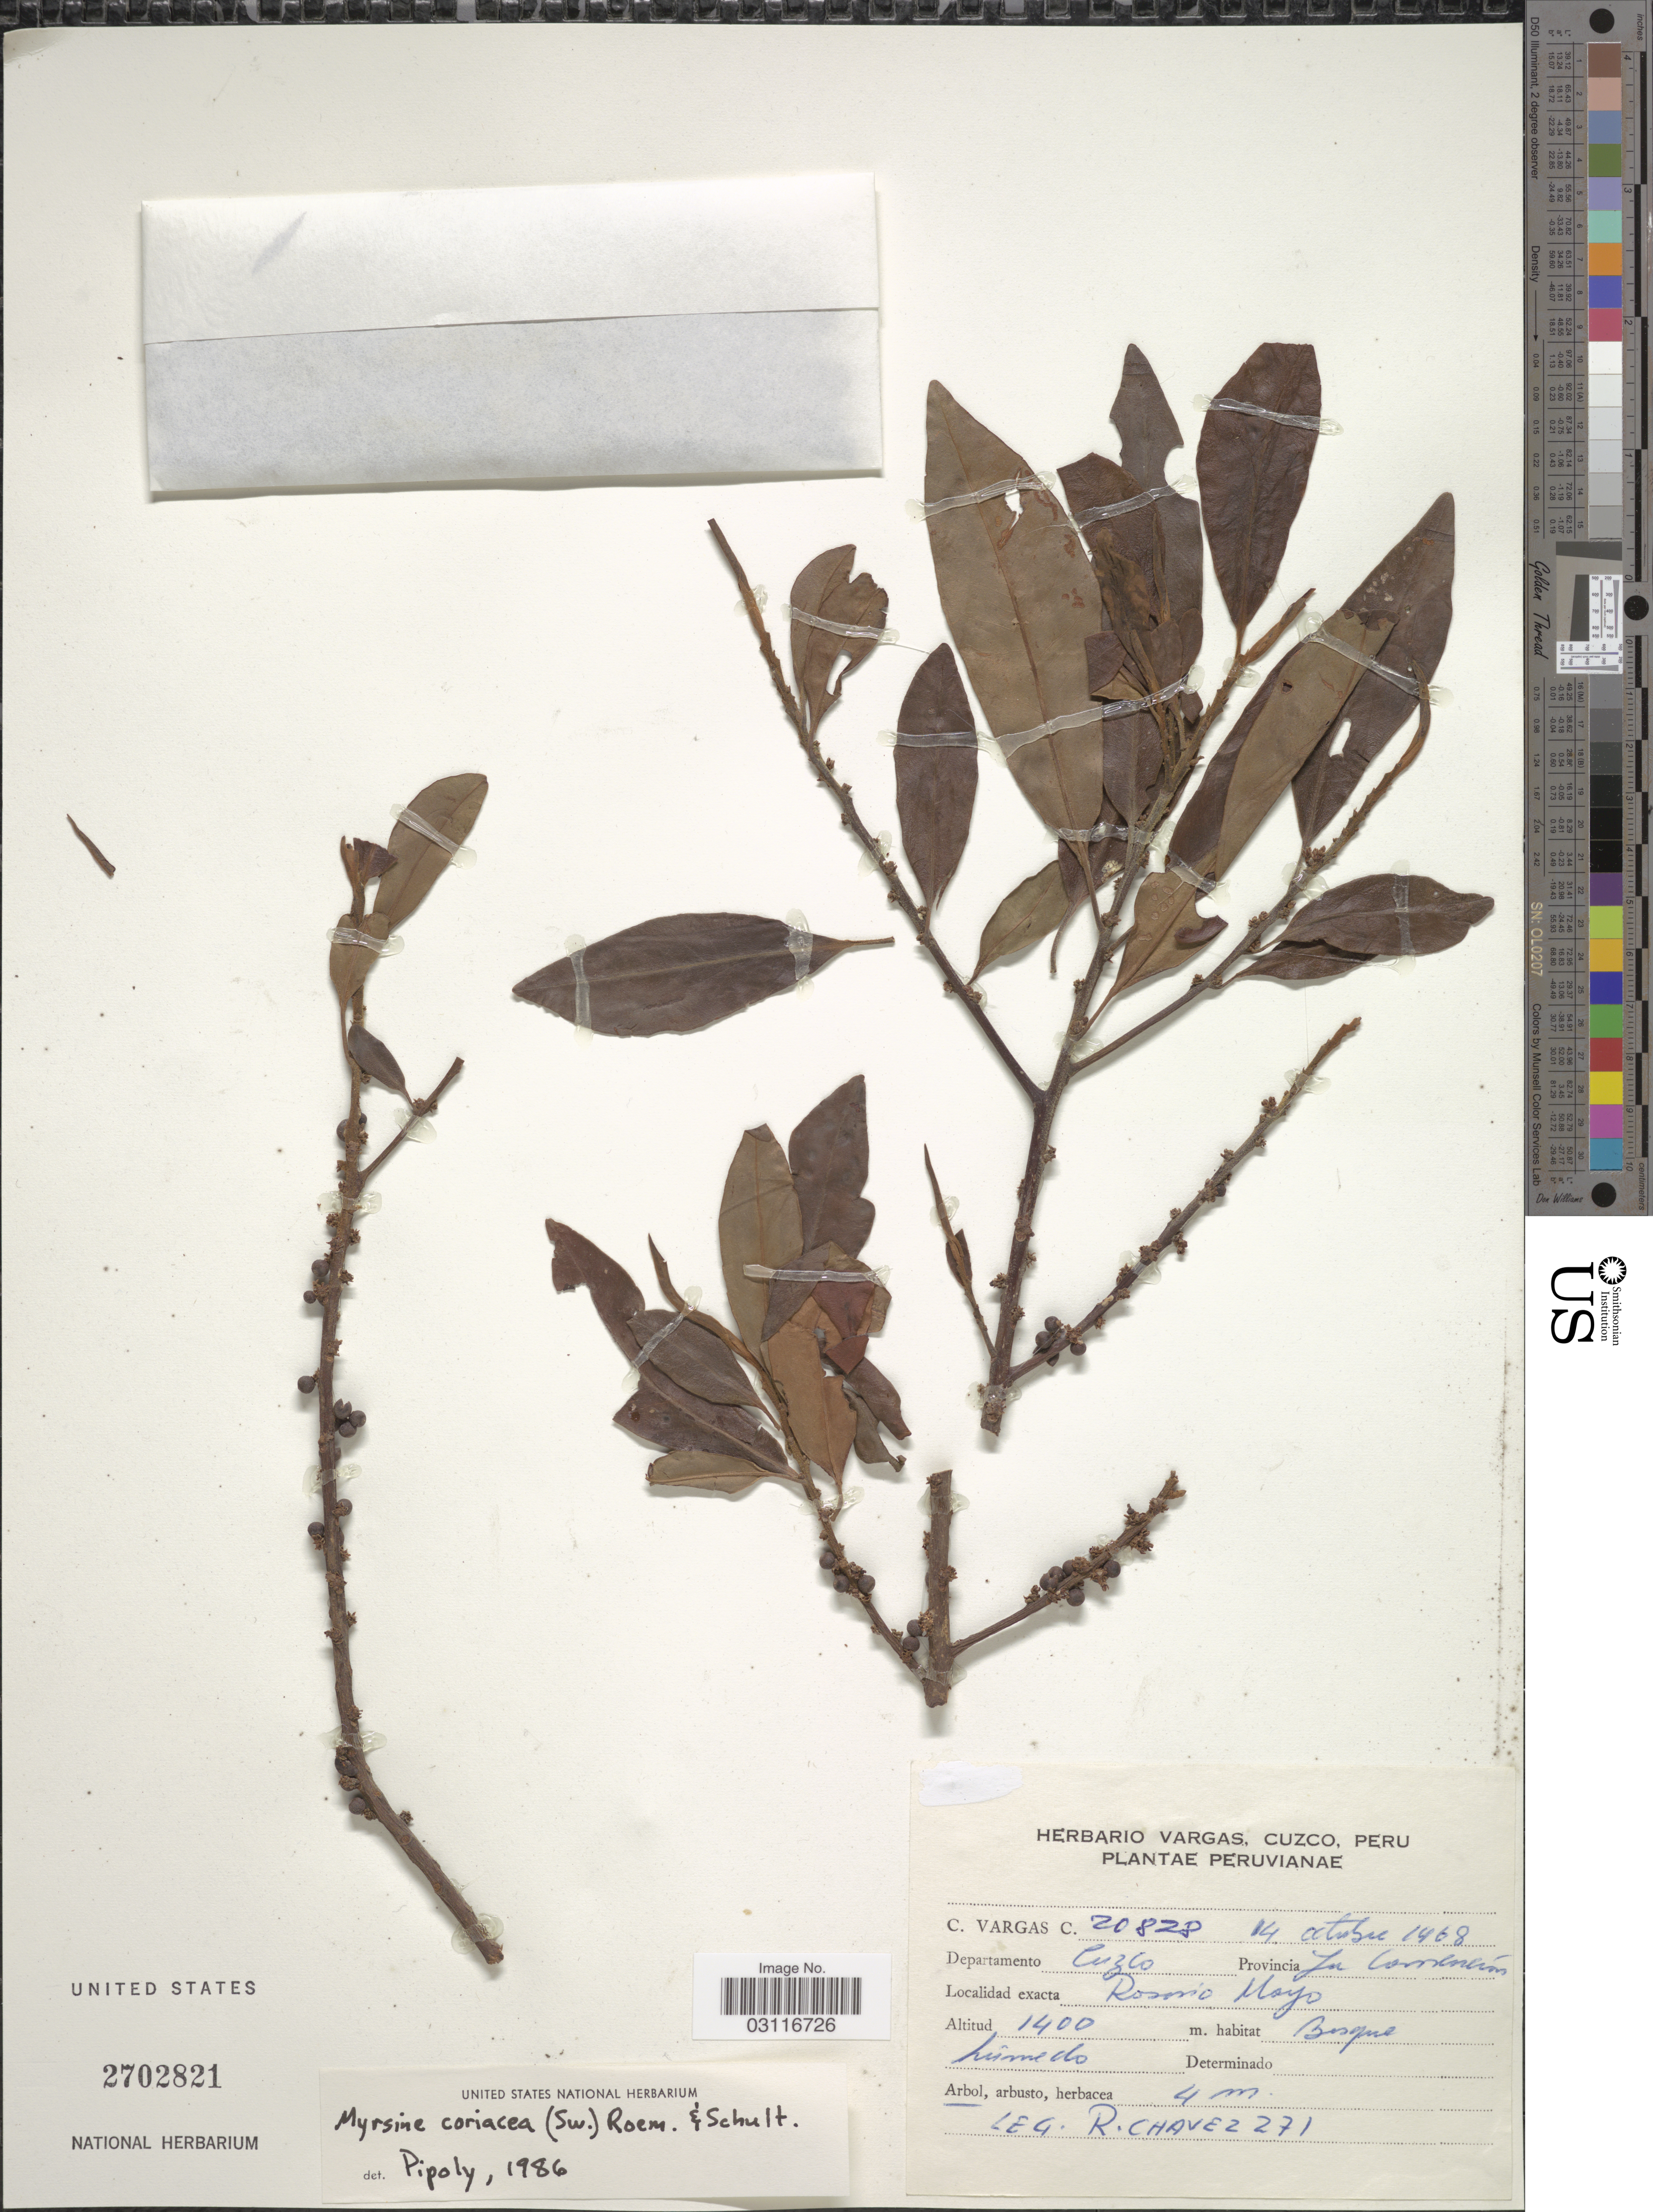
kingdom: Plantae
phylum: Tracheophyta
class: Magnoliopsida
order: Ericales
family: Primulaceae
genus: Myrsine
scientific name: Myrsine coriacea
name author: (Sw.) R. Br. ex Roem. & Schult.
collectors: C. Vargas Calderón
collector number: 20828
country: Peru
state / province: Cusco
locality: Departamento Cuzco. Provincia La Convención. Rosario Mayo.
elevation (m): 1400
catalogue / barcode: US 2702821